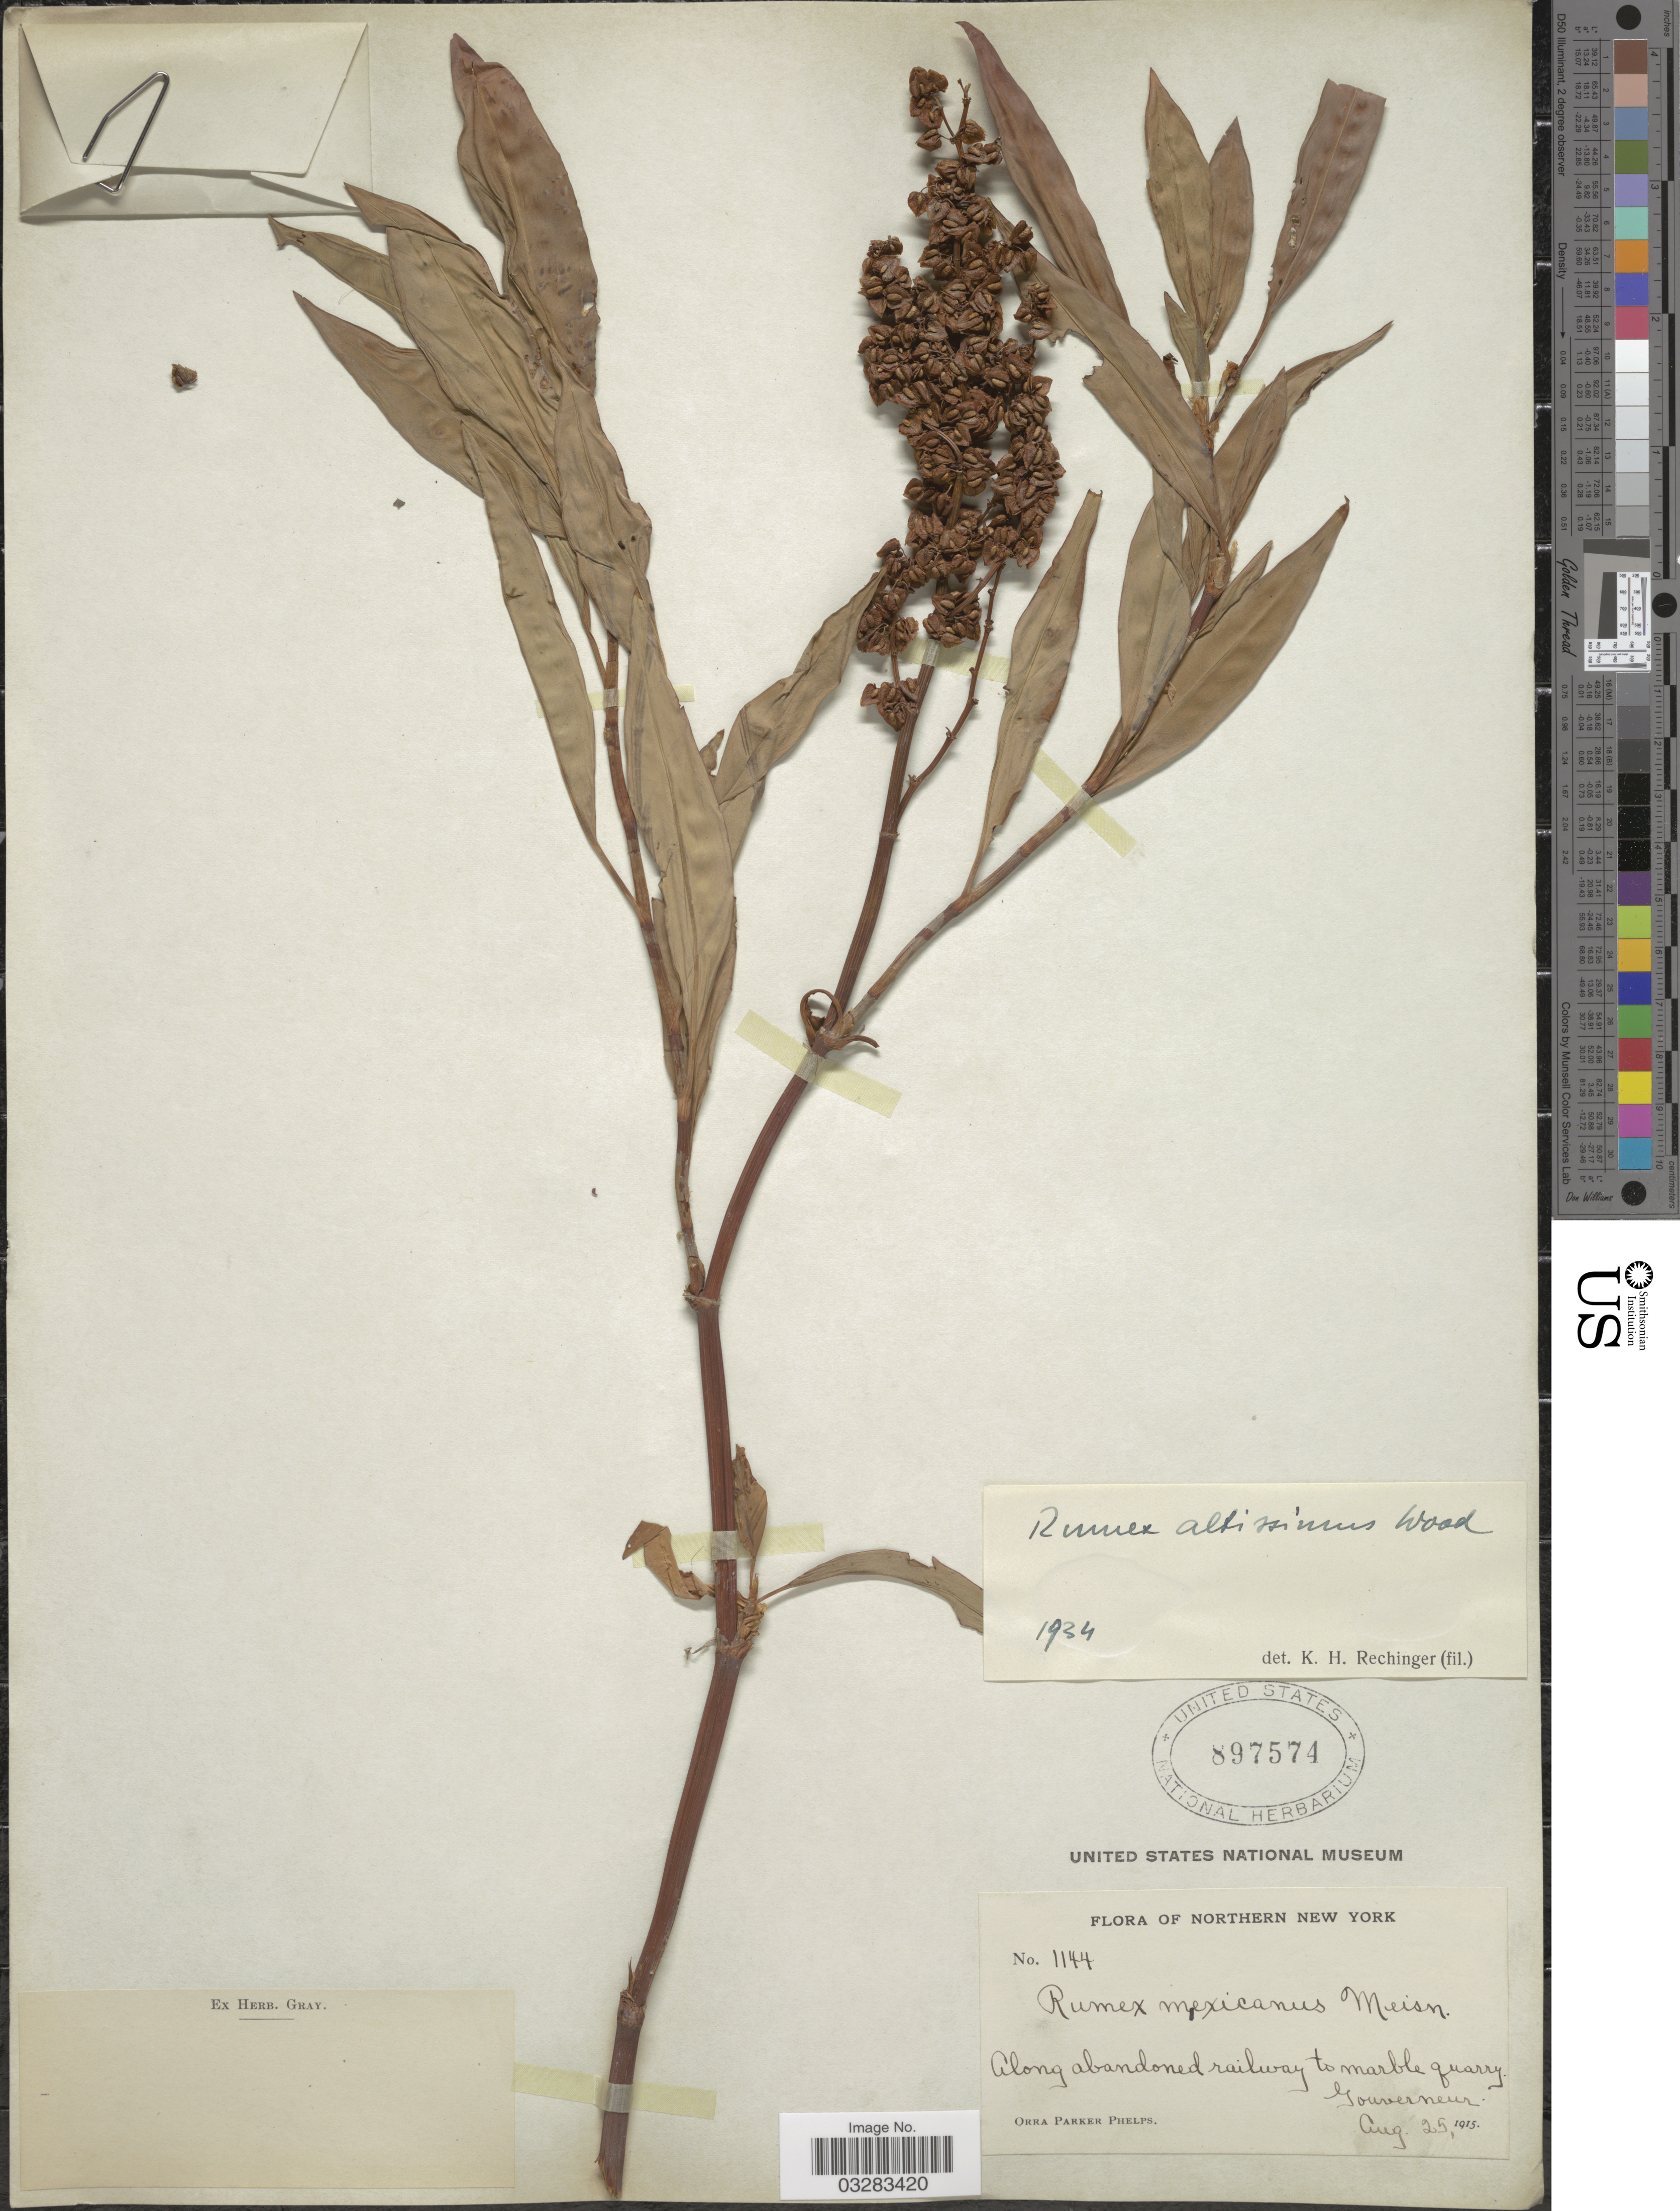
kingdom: Plantae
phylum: Tracheophyta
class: Magnoliopsida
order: Caryophyllales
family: Polygonaceae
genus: Rumex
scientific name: Rumex altissimus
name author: Alph. Wood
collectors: O. P. Phelps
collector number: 1144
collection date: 1915-08-25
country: United States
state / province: New York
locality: Northern New York. Along abandoned railway to marble quarry. Gouverneur.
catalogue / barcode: US 897574